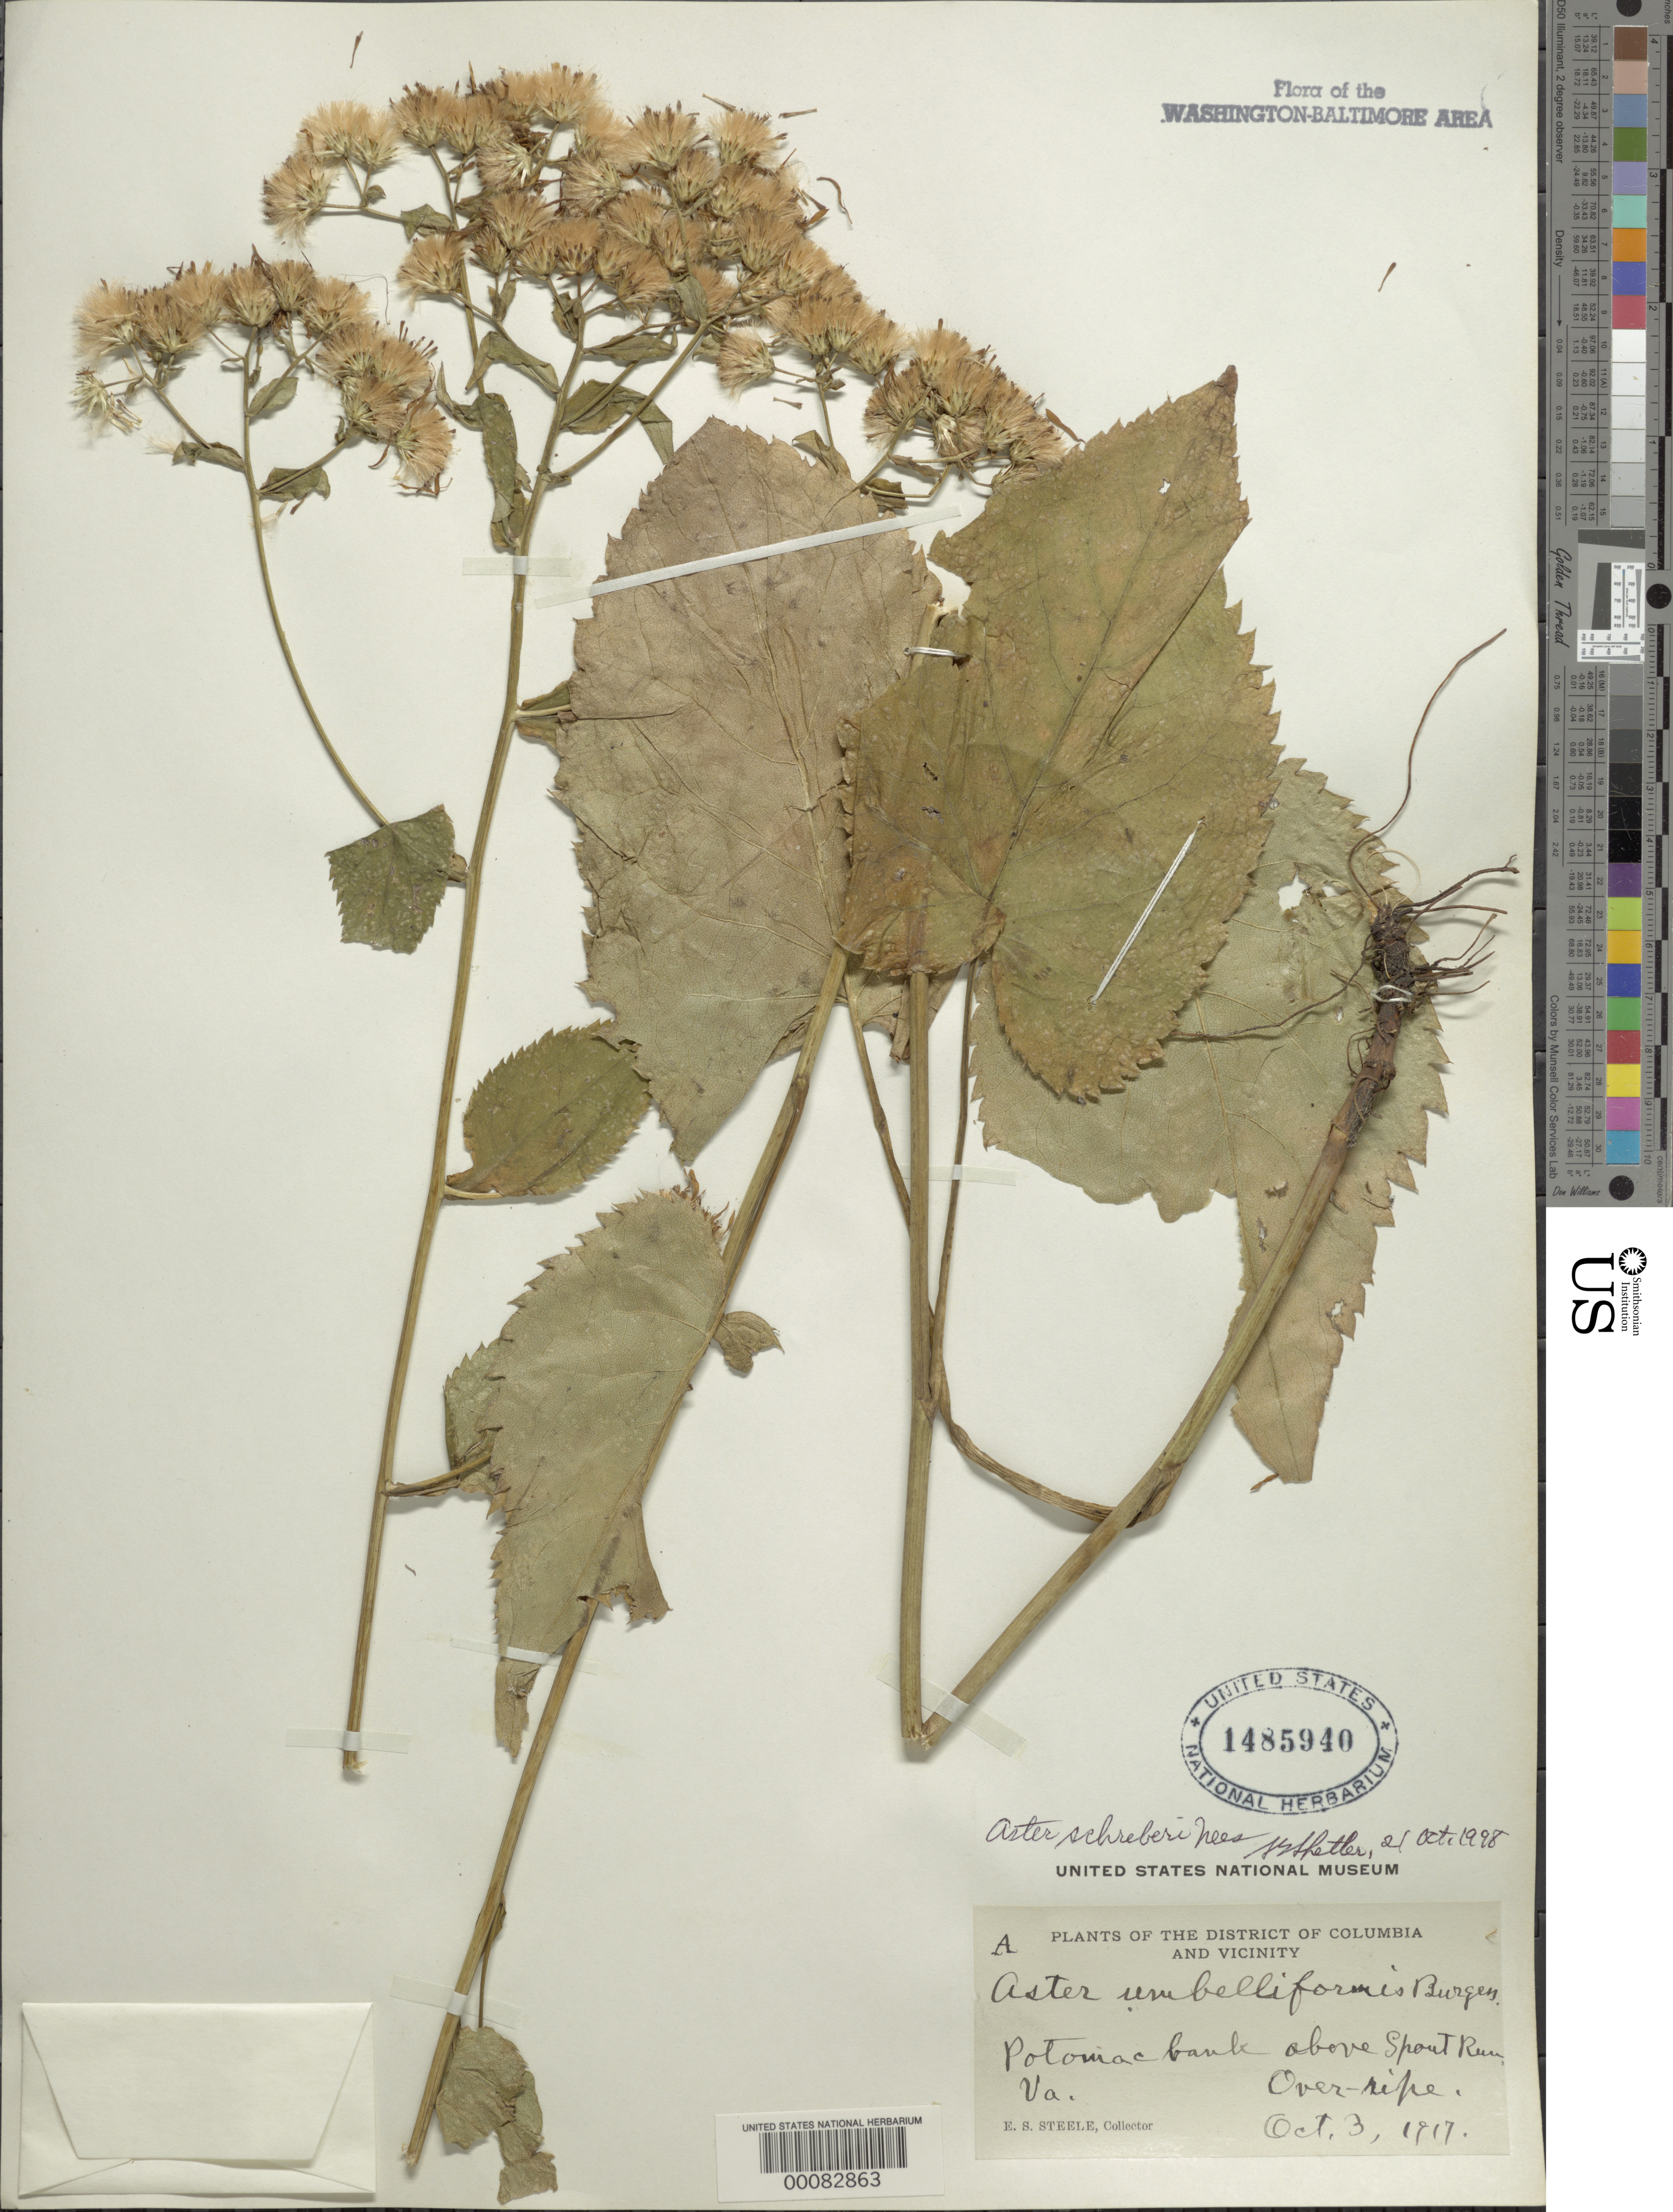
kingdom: Plantae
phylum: Tracheophyta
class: Magnoliopsida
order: Asterales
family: Asteraceae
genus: Eurybia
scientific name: Eurybia schreberi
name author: (Nees) Nees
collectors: E. Steele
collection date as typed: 03 Oct 1917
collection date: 1917-10-03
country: United States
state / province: Virginia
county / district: Fairfax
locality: Potomac bank above Spout Run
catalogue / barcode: US 1485940